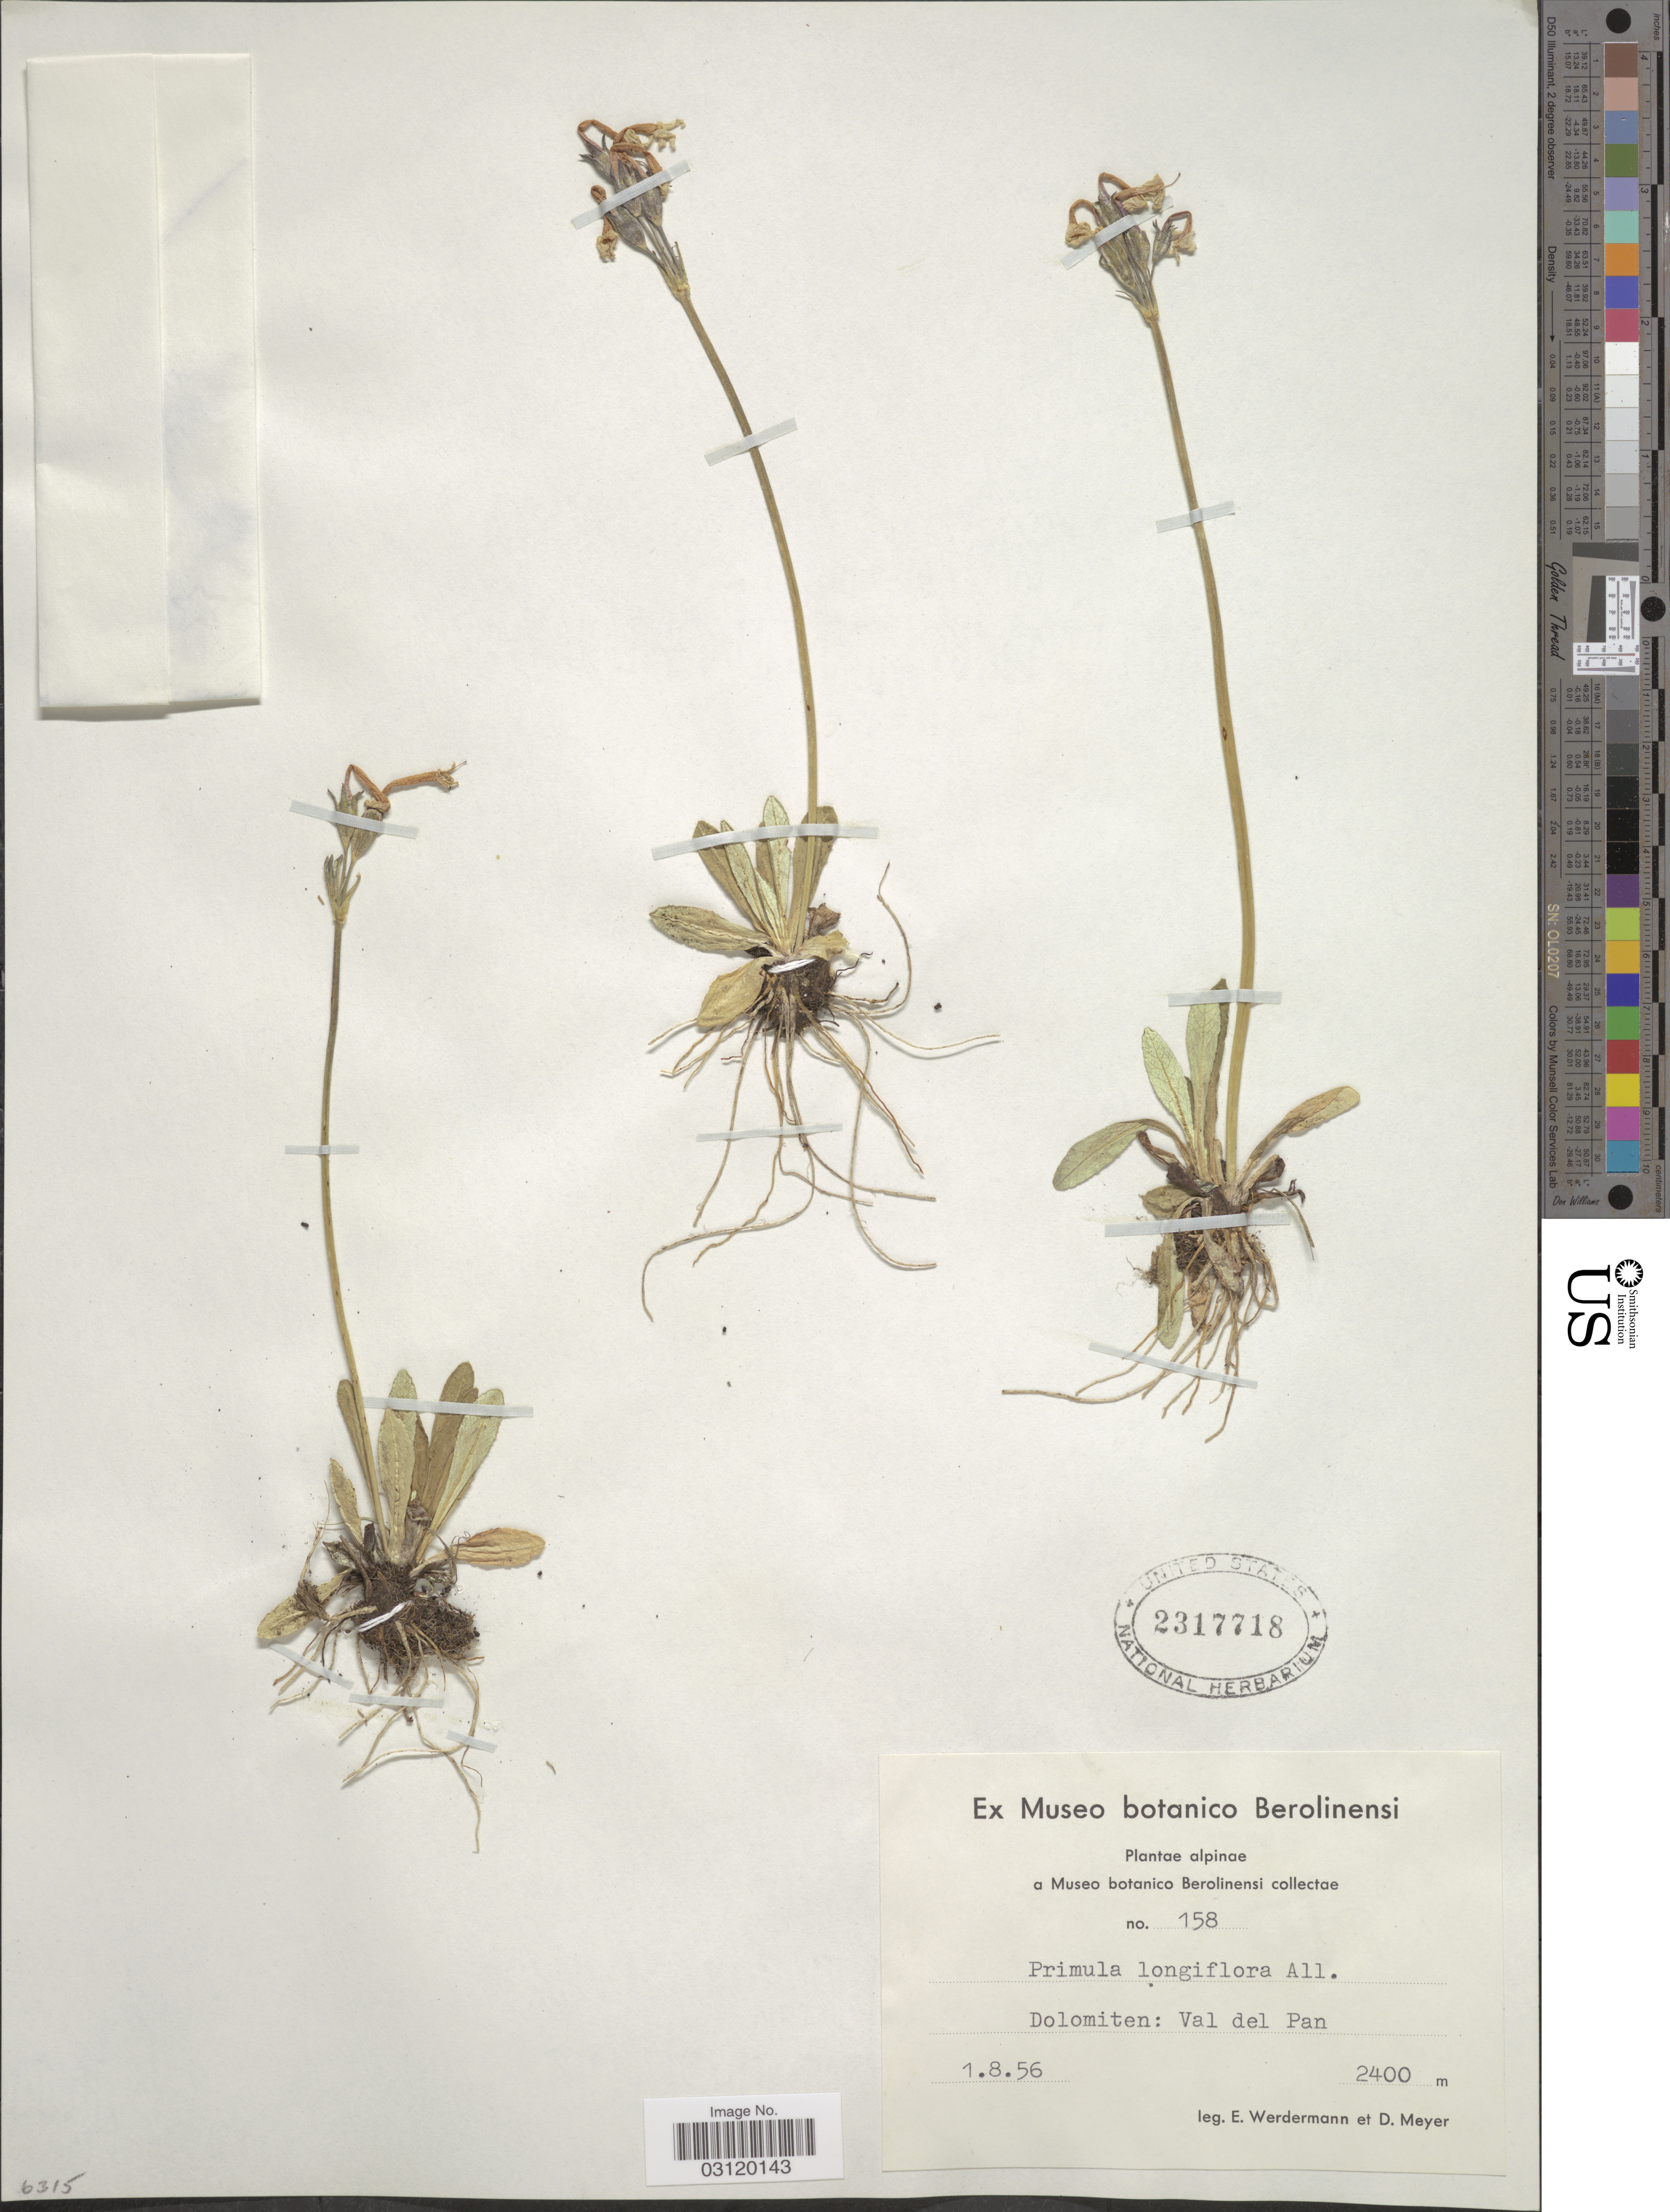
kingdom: Plantae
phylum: Tracheophyta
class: Magnoliopsida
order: Ericales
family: Primulaceae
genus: Primula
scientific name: Primula longiflora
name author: All.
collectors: E. Werdermann & D. Meyer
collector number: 158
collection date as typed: Transcribed d/m/y: 1/8/56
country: Italy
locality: Dolomiten: Val del Pan.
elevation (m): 2400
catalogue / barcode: US 2317718